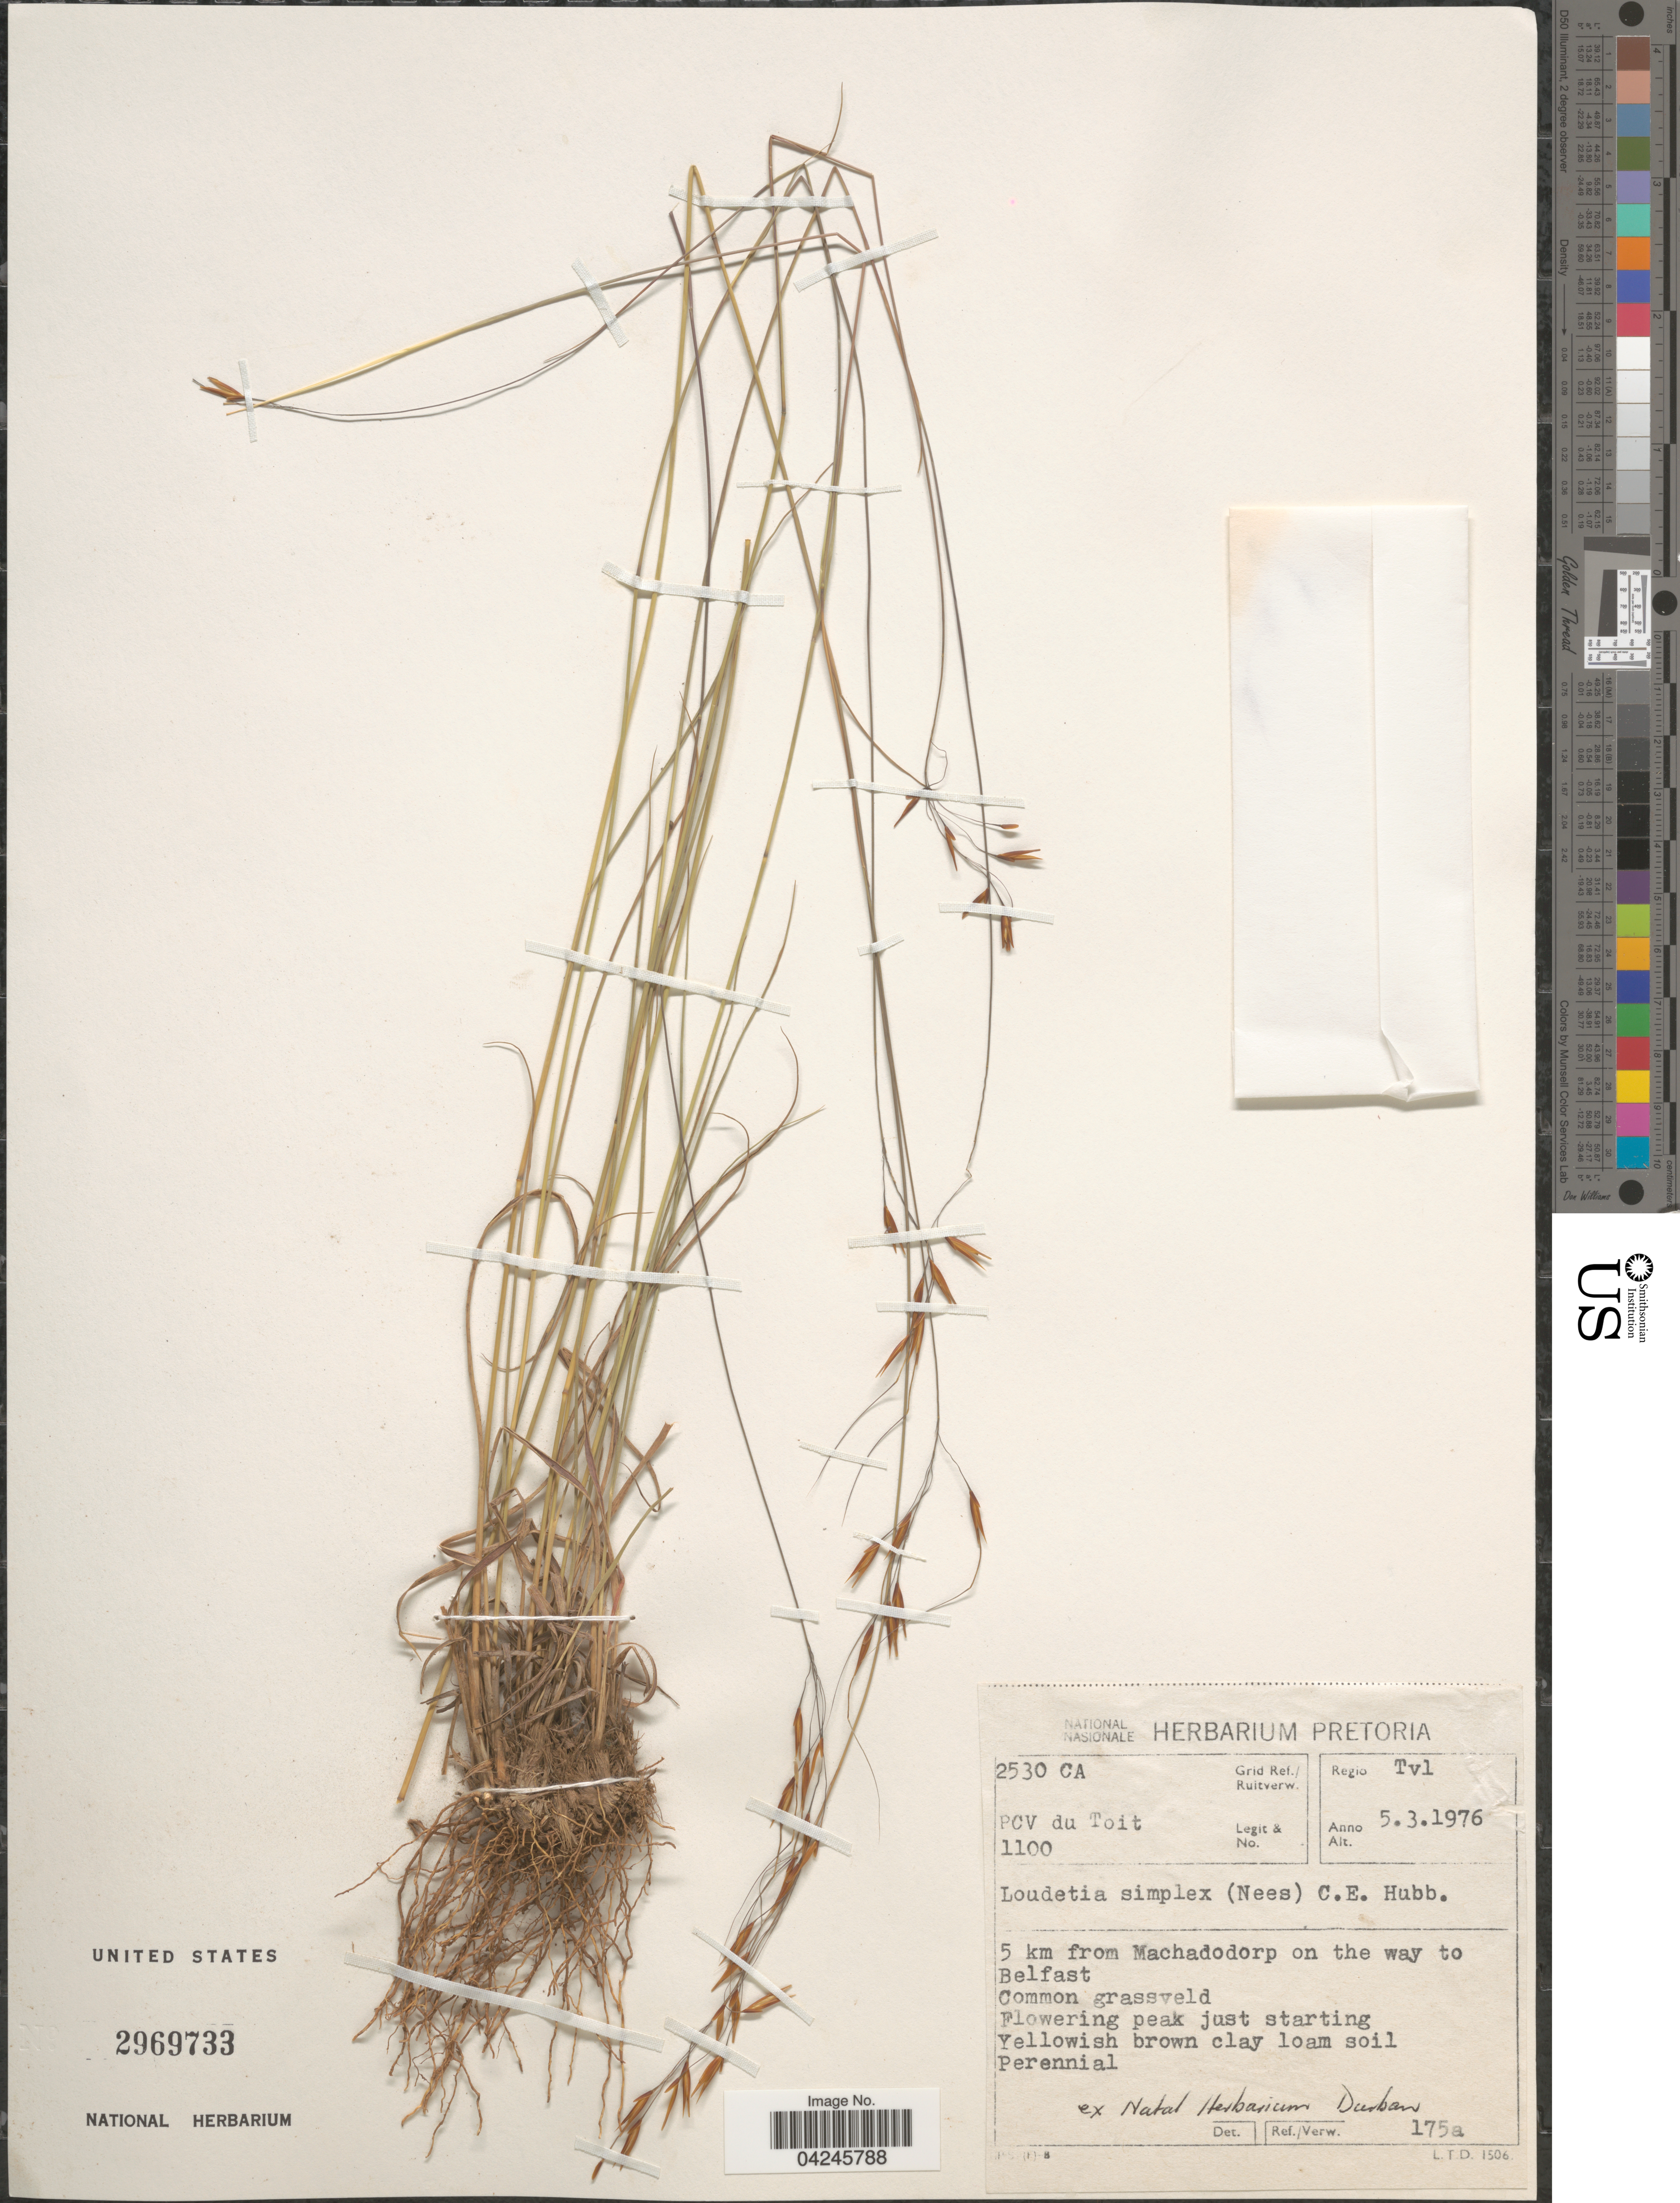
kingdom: Plantae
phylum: Tracheophyta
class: Liliopsida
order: Poales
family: Poaceae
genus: Loudetia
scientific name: Loudetia simplex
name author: (Nees) C.E. Hubb.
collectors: P. Du Toit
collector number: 1100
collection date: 1976-03-05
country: South Africa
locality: Grid Ref./ Ruitverw. 2530 CA. Regio Tvl. 5 km from Machadodorp on the way to Belfast.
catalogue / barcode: US 2969733